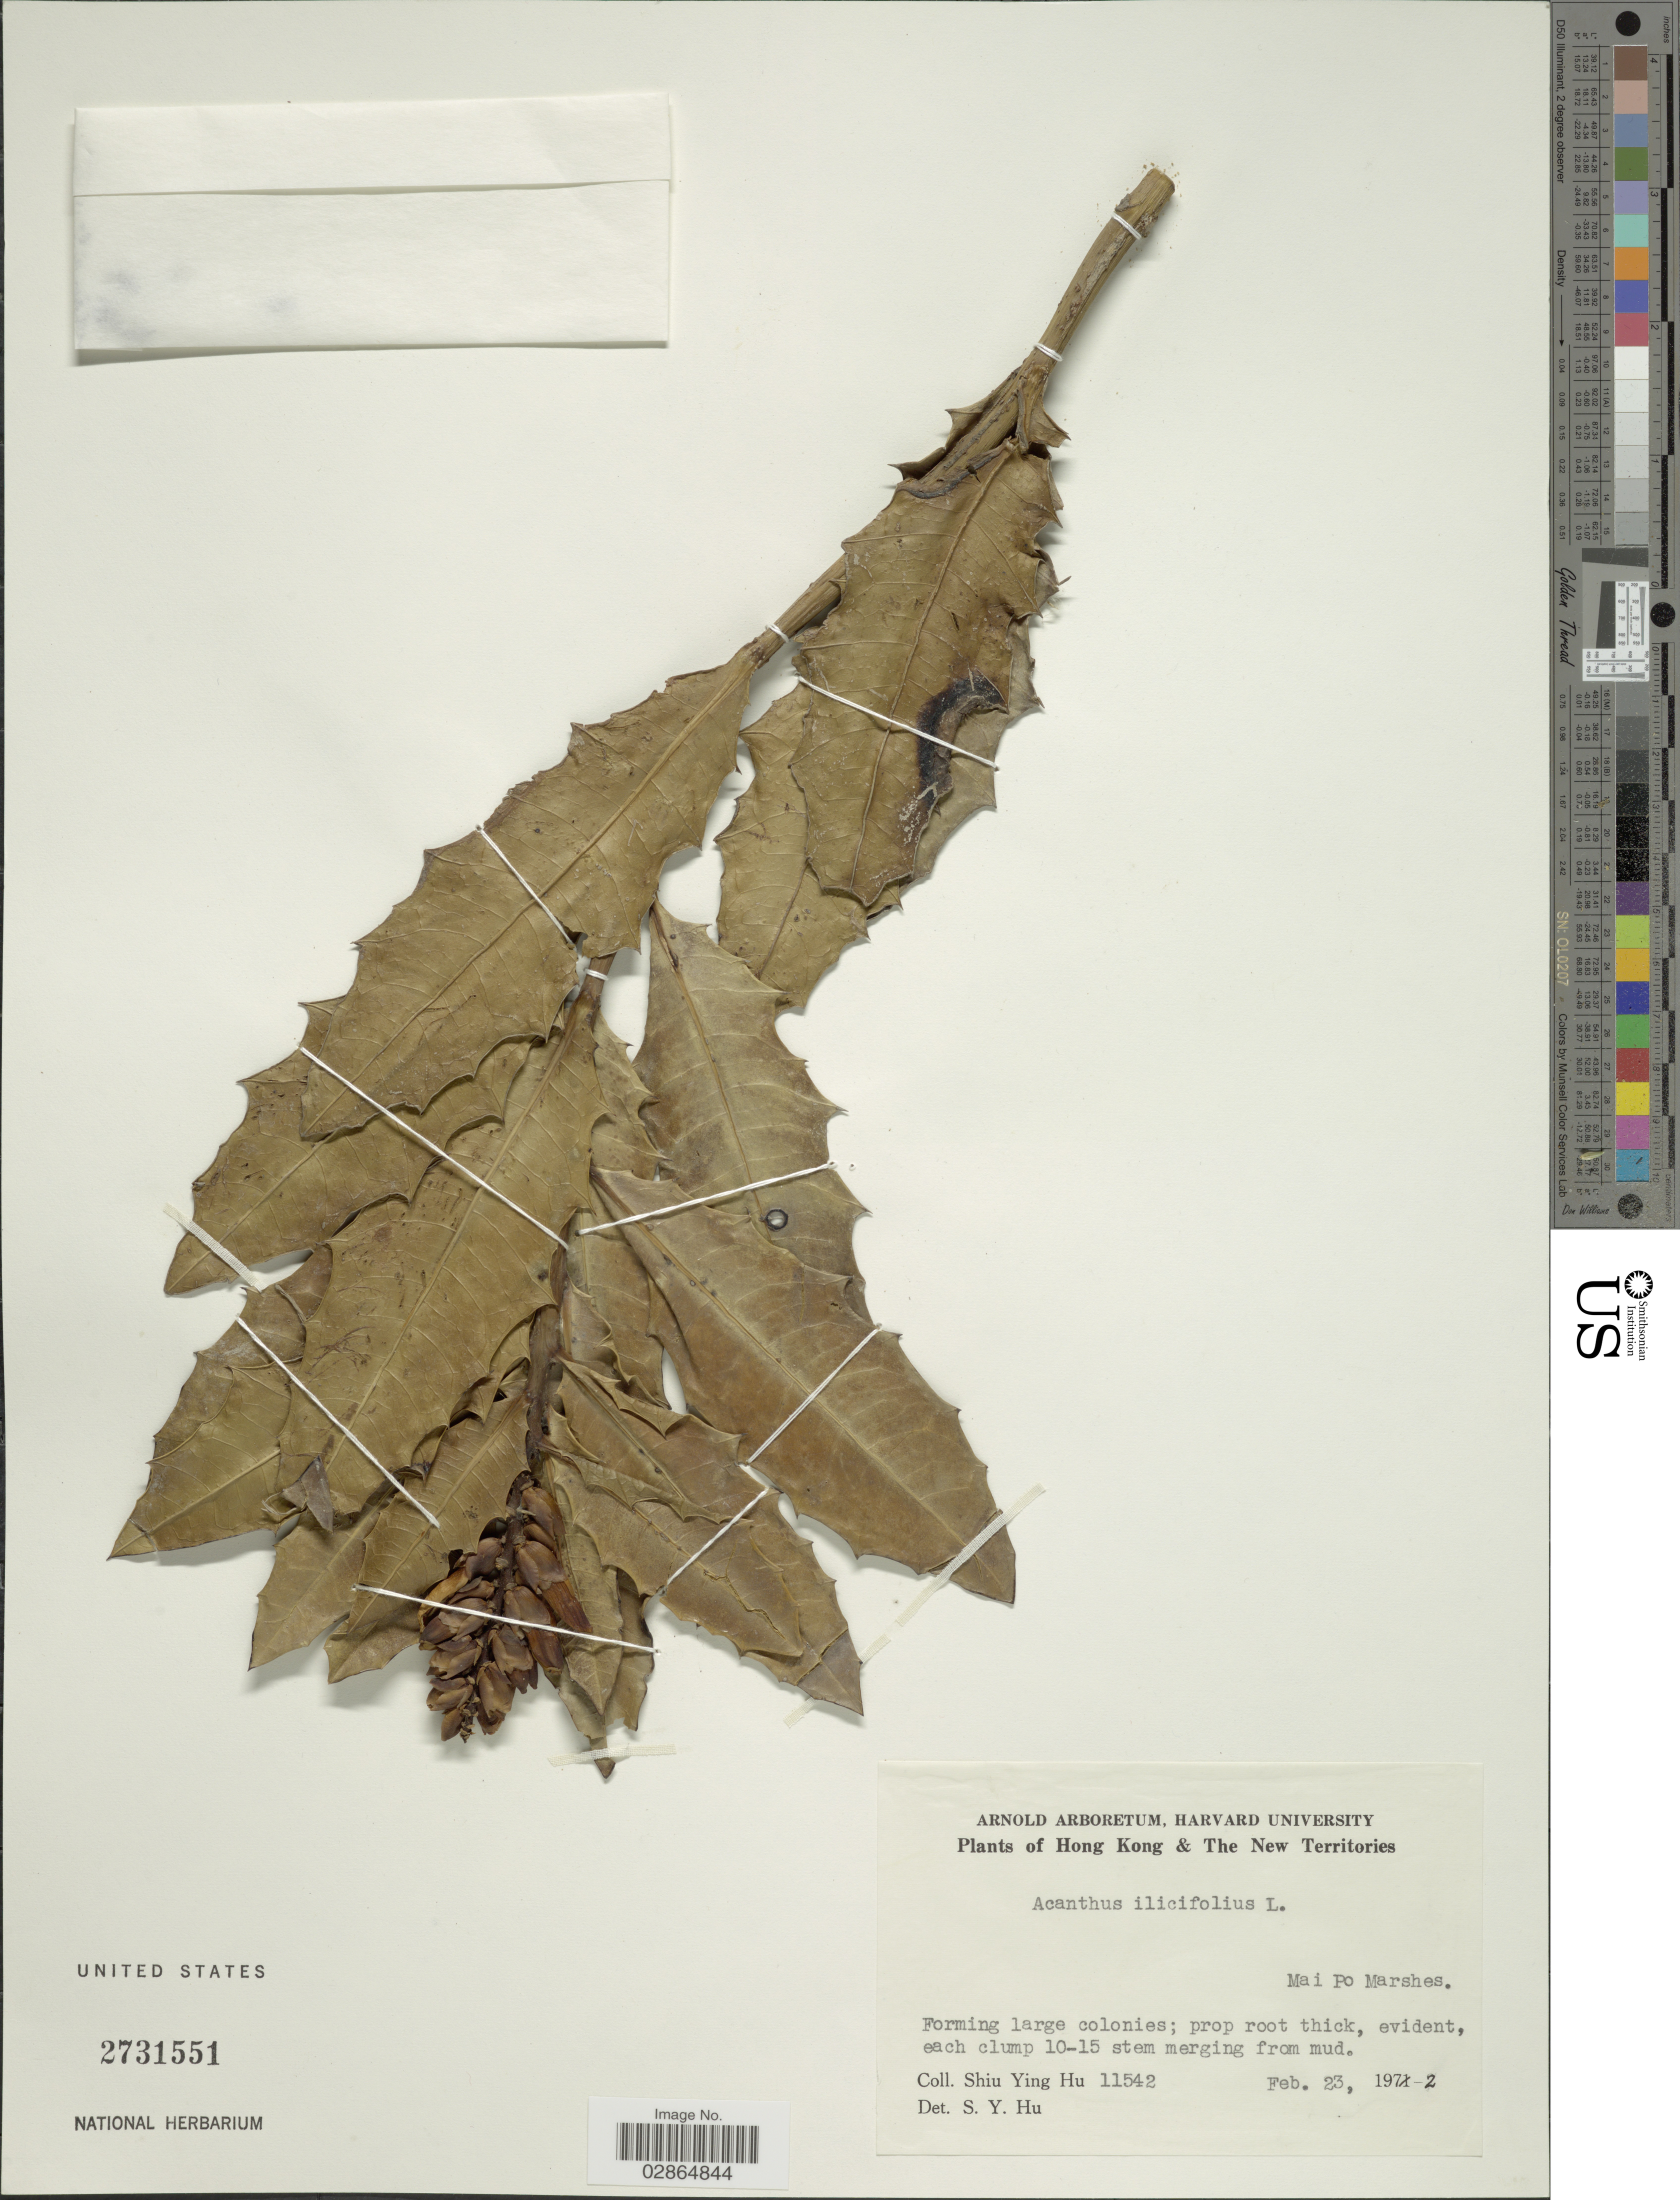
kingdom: Plantae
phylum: Tracheophyta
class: Magnoliopsida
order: Lamiales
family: Acanthaceae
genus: Acanthus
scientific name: Acanthus ilicifolius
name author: L.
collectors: S. Y. Hu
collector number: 11542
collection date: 1972-02-23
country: China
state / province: Hong Kong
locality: Mai Po Marshes, Hong Kong & The New Territories.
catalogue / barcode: US 2731551